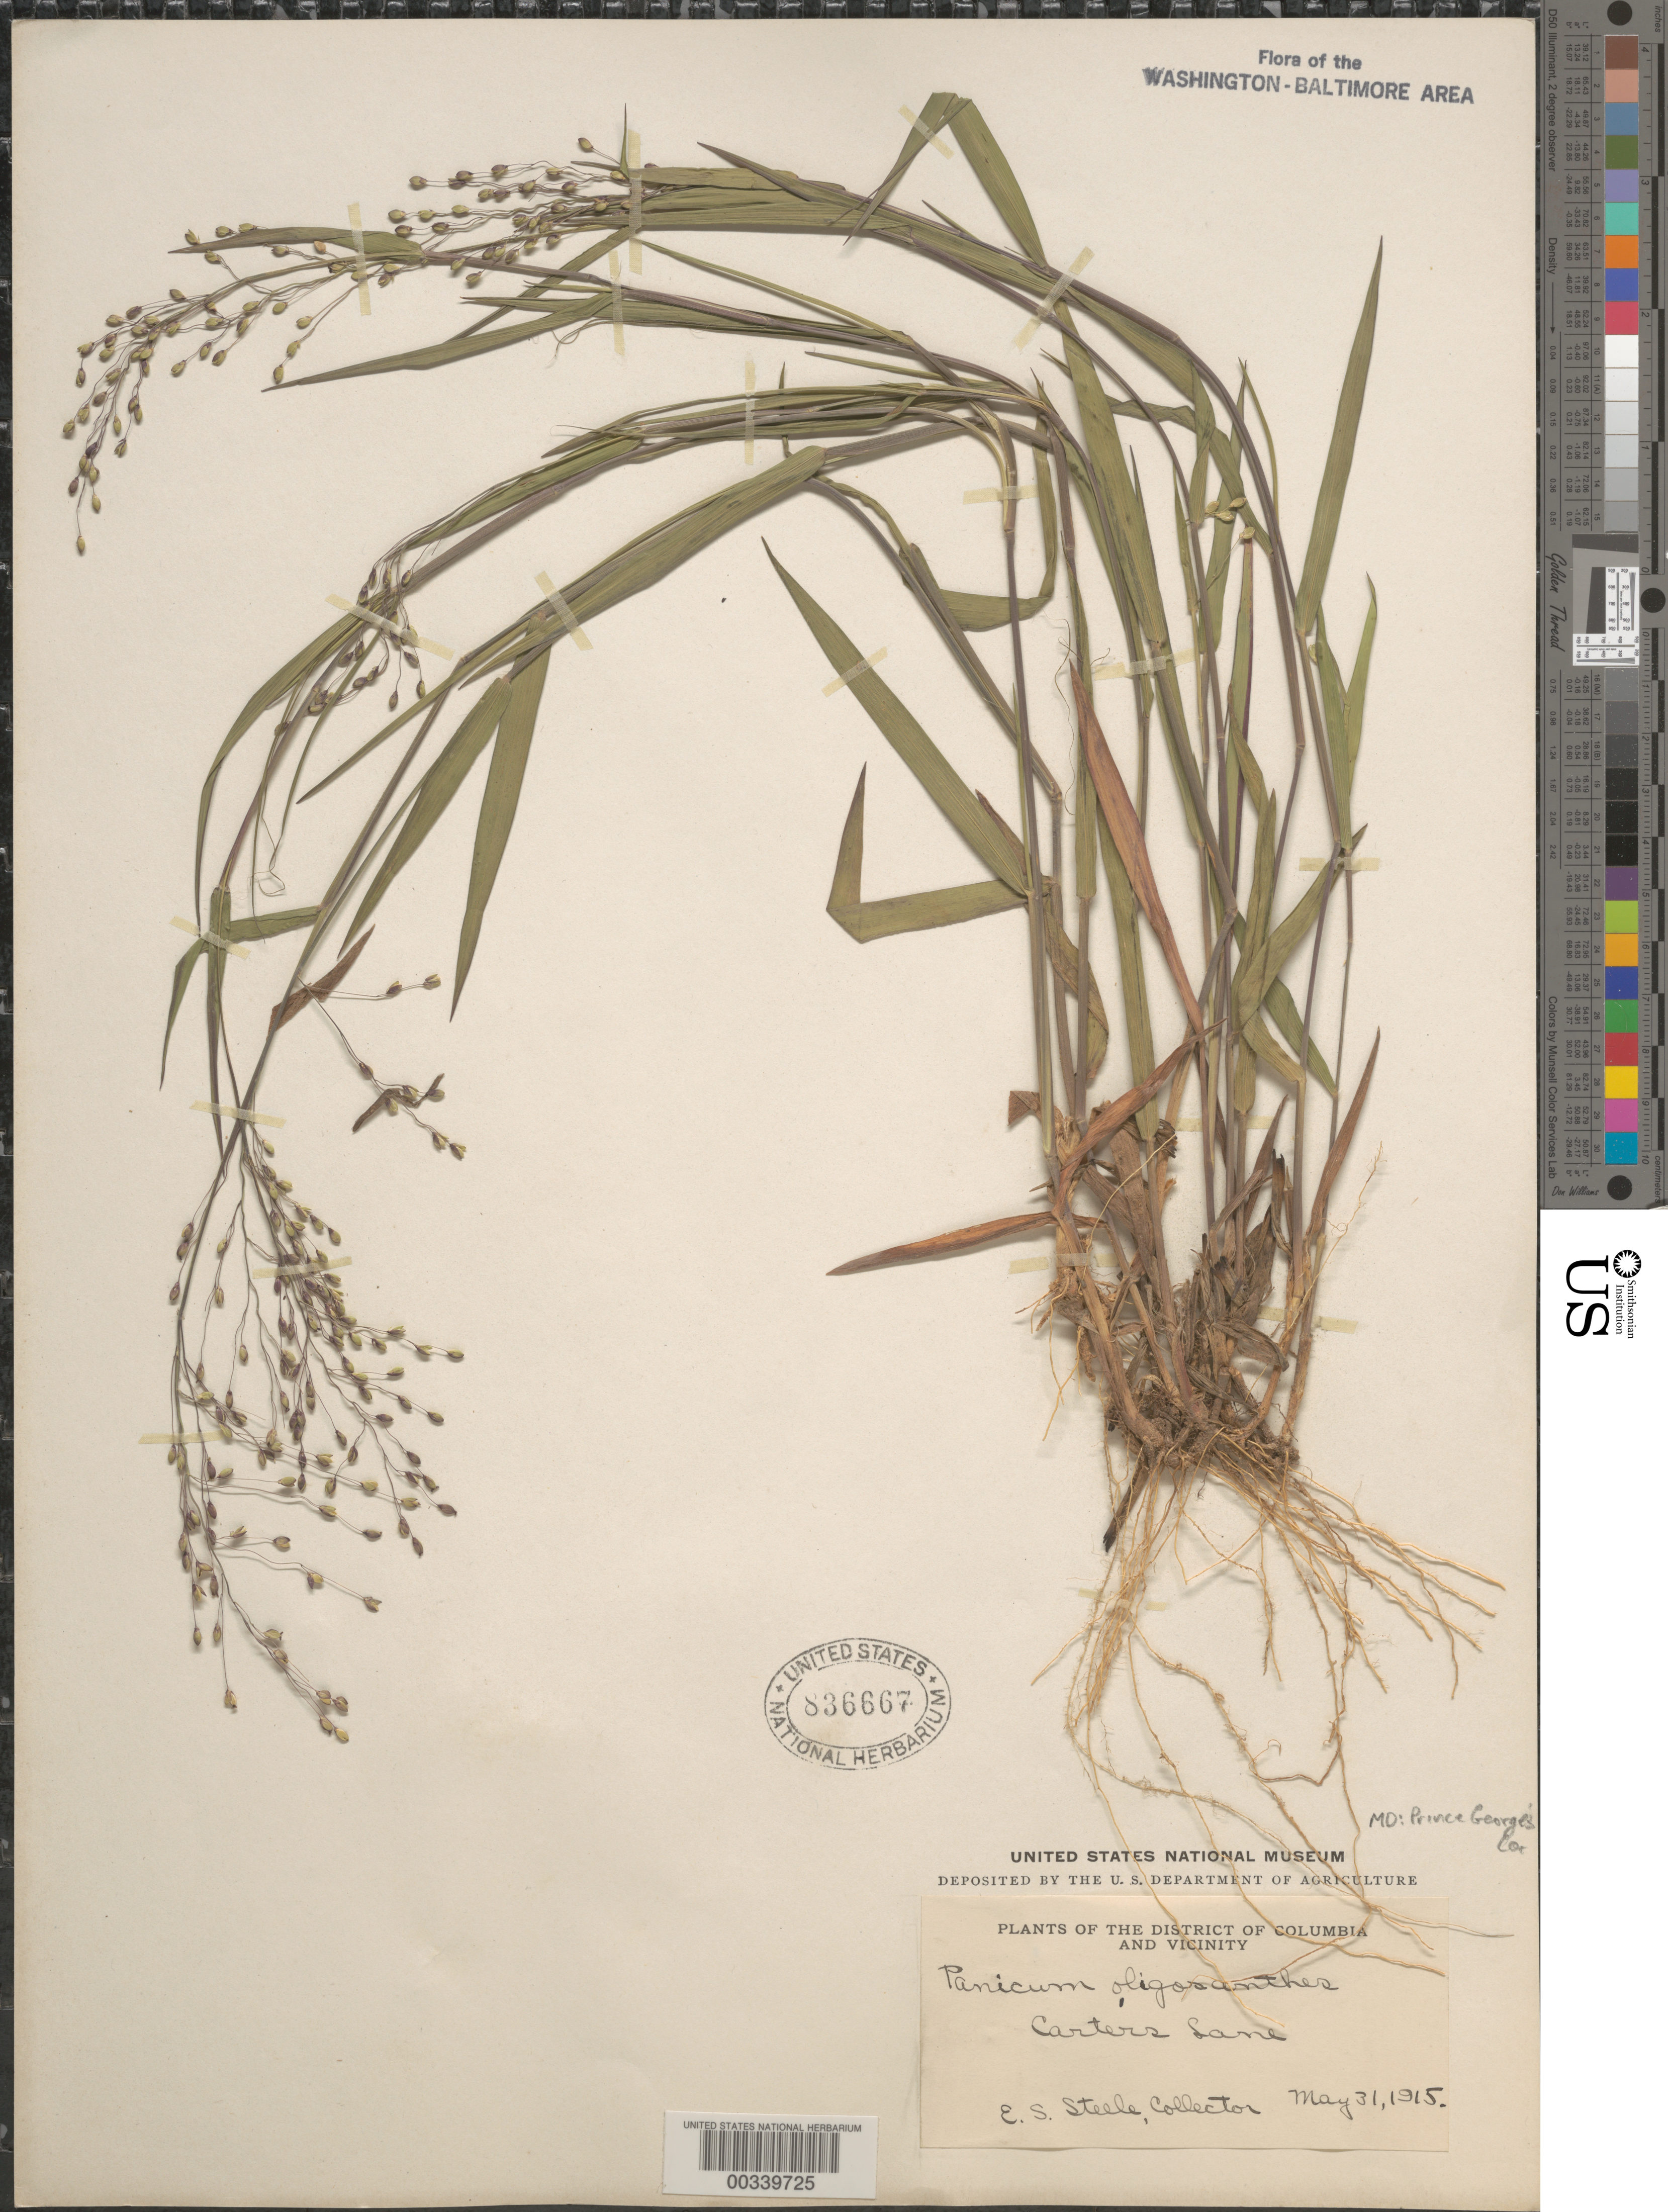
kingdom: Plantae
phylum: Tracheophyta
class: Liliopsida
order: Poales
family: Poaceae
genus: Dichanthelium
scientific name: Dichanthelium oligosanthes var. oligosanthes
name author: (Schult.) Gould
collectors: E. Steele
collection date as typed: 31 May 1915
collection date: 1915-05-31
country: United States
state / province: District of Columbia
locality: Carters Lane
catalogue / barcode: US 836667